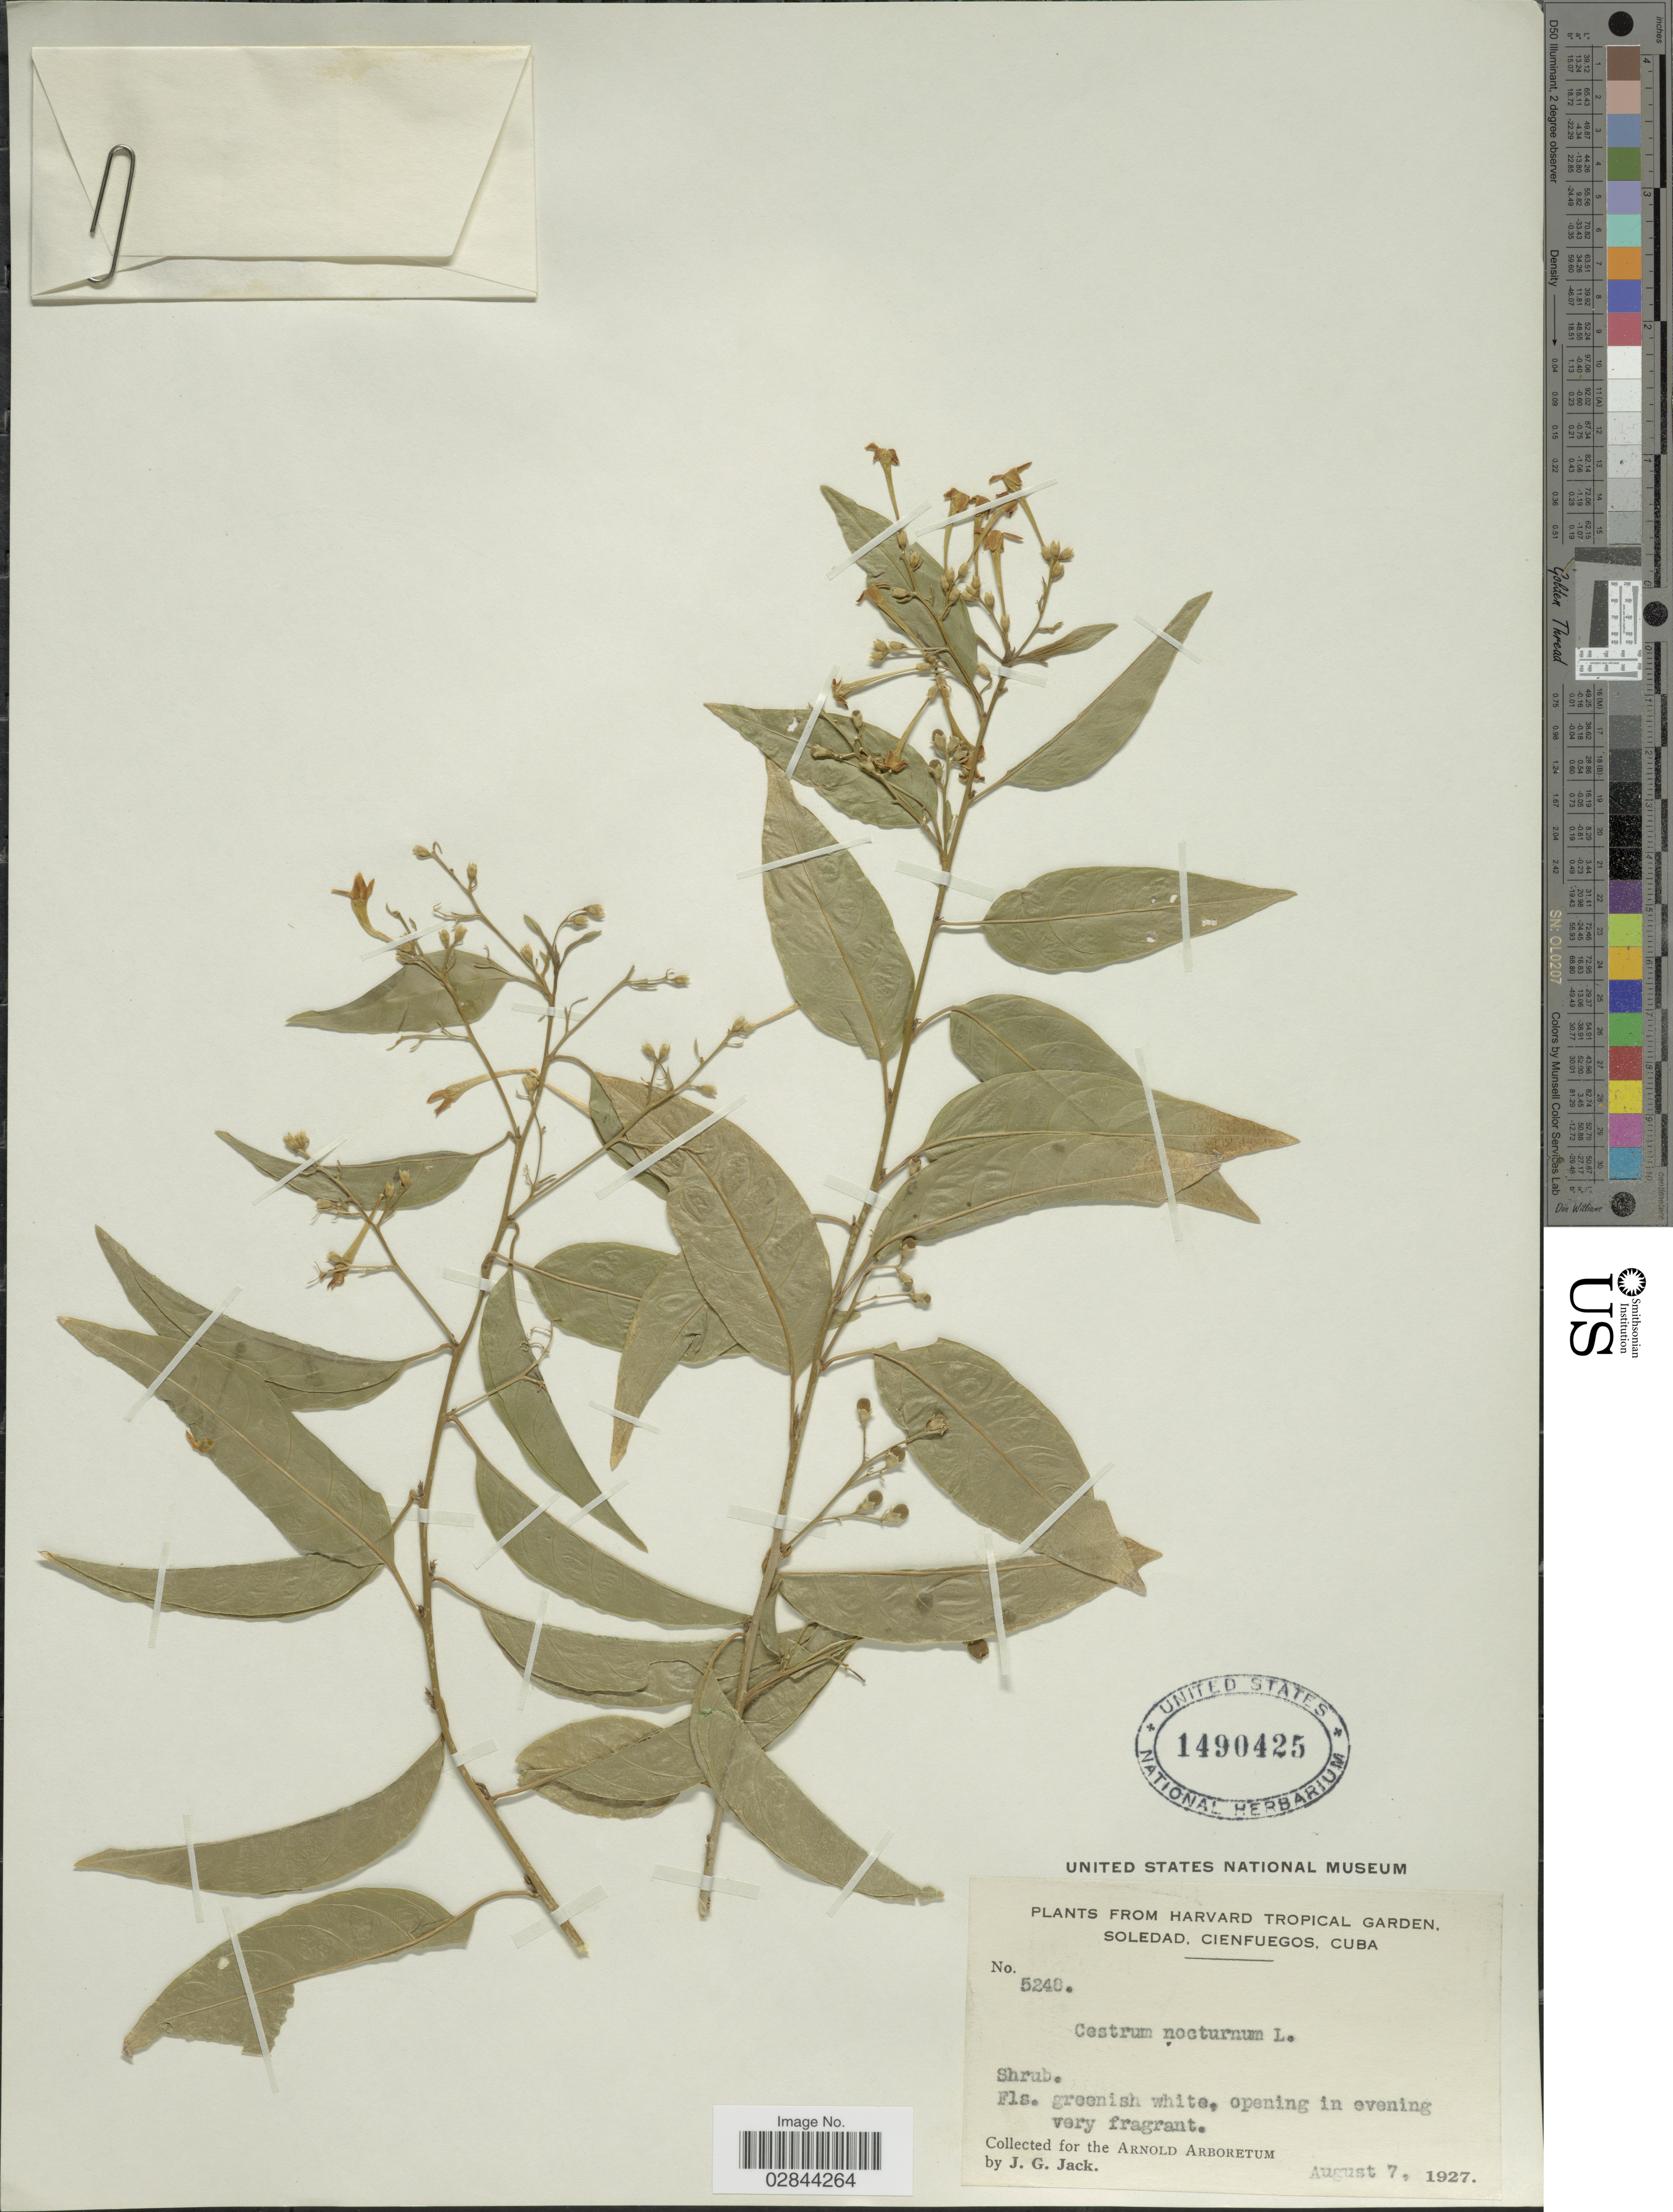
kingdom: Plantae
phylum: Tracheophyta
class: Magnoliopsida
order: Solanales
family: Solanaceae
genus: Cestrum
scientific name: Cestrum nocturnum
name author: L.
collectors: J. G. Jack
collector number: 5248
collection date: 1927-08-07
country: Cuba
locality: Harvard Tropical Garden, Soledad, Cienfuegos.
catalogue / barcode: US 1490425